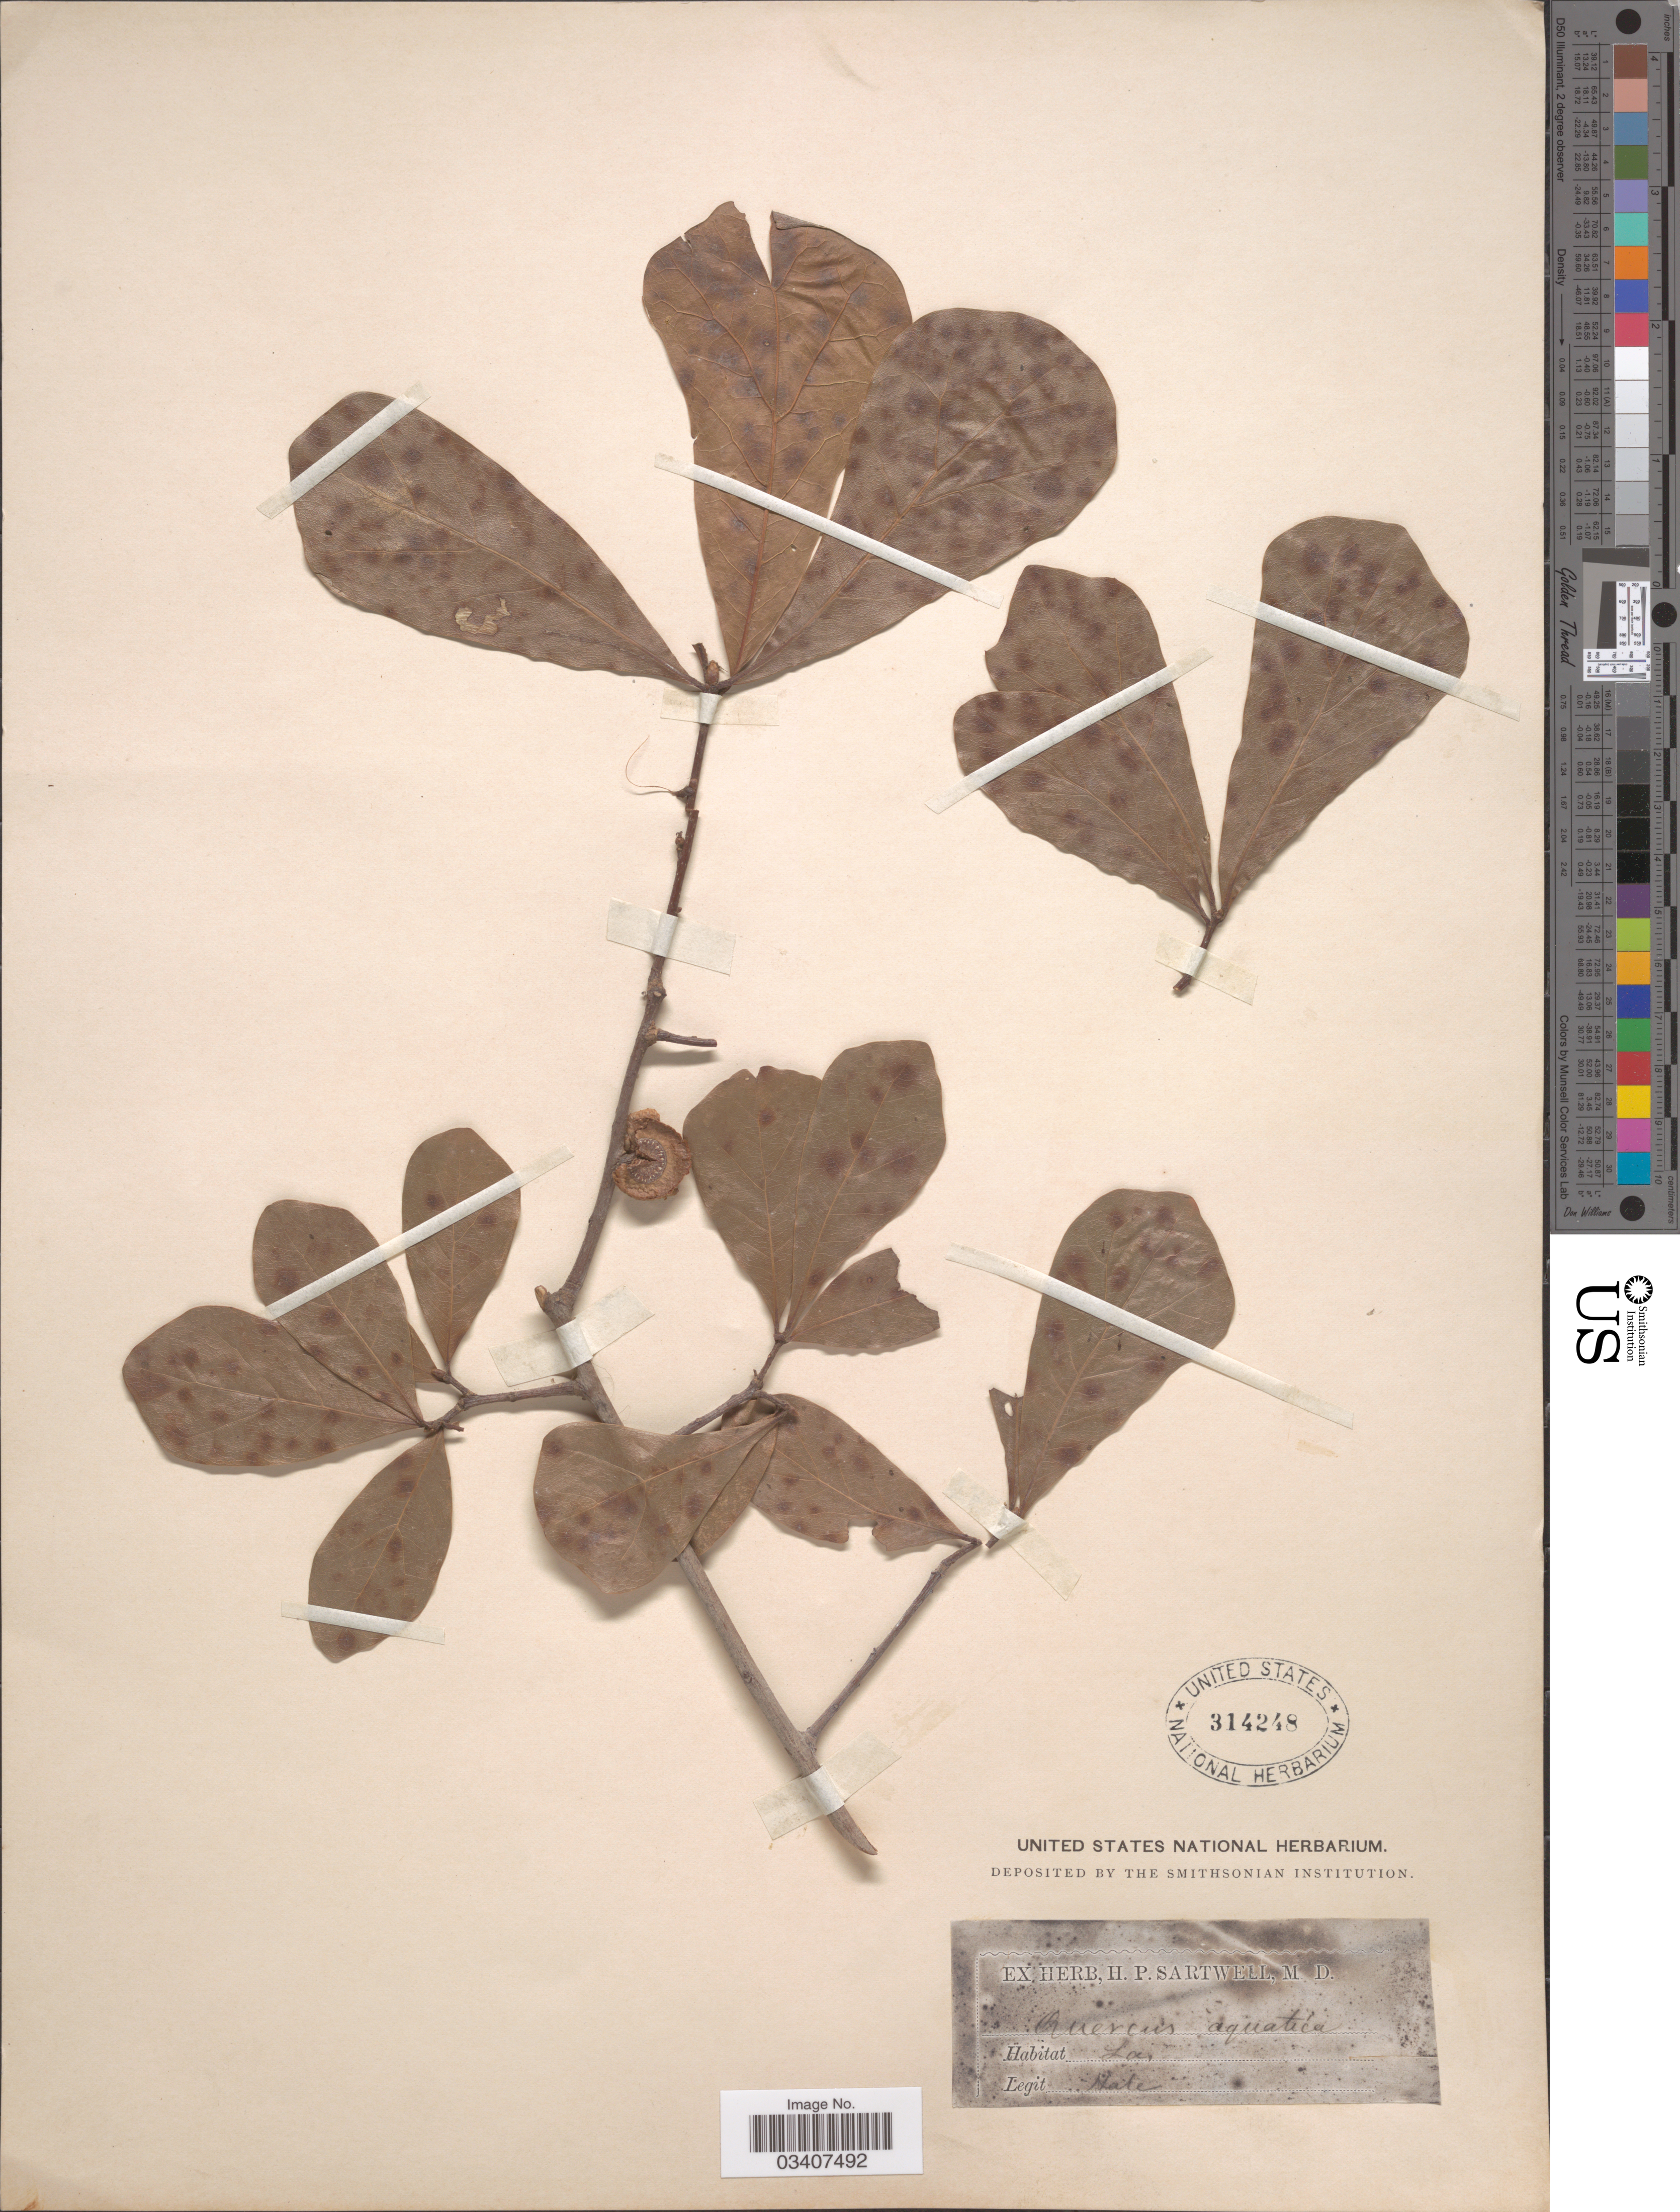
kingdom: Plantae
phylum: Tracheophyta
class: Magnoliopsida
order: Fagales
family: Fagaceae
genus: Quercus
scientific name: Quercus nigra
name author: L.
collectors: -- Hale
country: United States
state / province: Louisiana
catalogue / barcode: US 314248